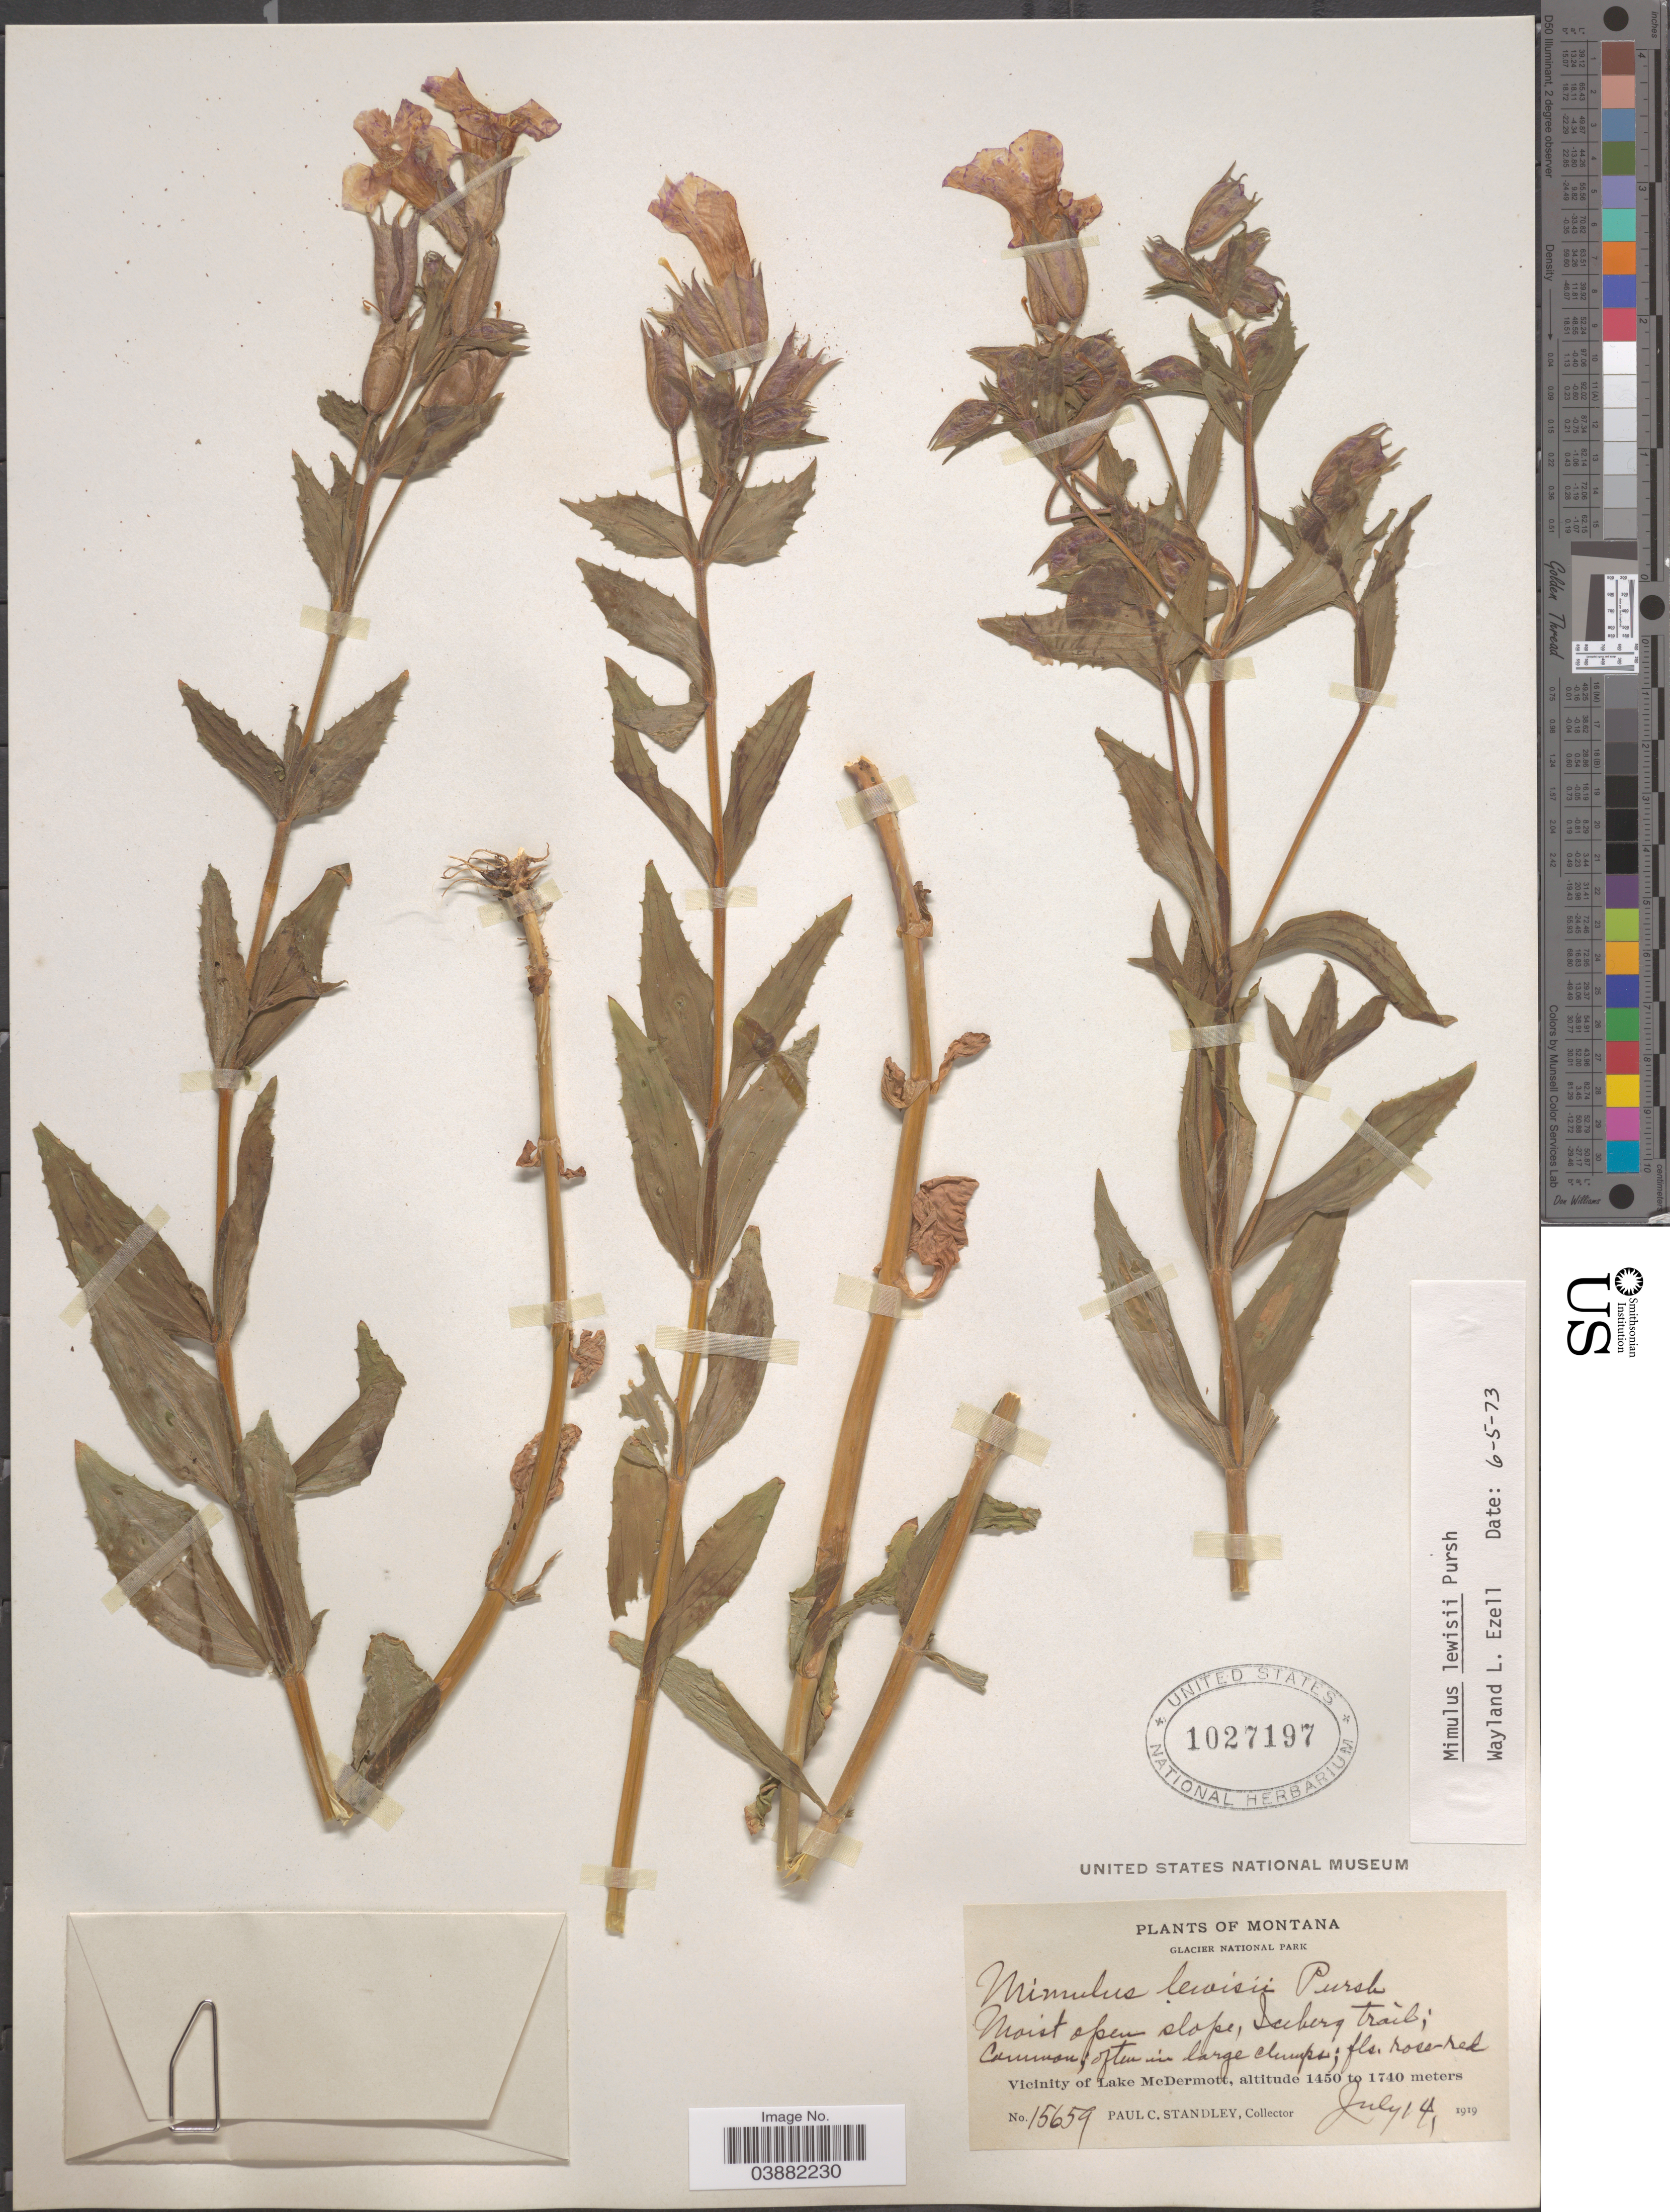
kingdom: Plantae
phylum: Tracheophyta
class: Magnoliopsida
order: Lamiales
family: Phrymaceae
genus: Mimulus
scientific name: Mimulus lewisii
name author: Pursh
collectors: P. C. Standley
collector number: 15659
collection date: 1919-07-14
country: United States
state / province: Montana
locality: Glacier National Park. Iceberg trail. Vicinity of Lake McDermott.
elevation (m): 1450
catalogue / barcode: US 1027197